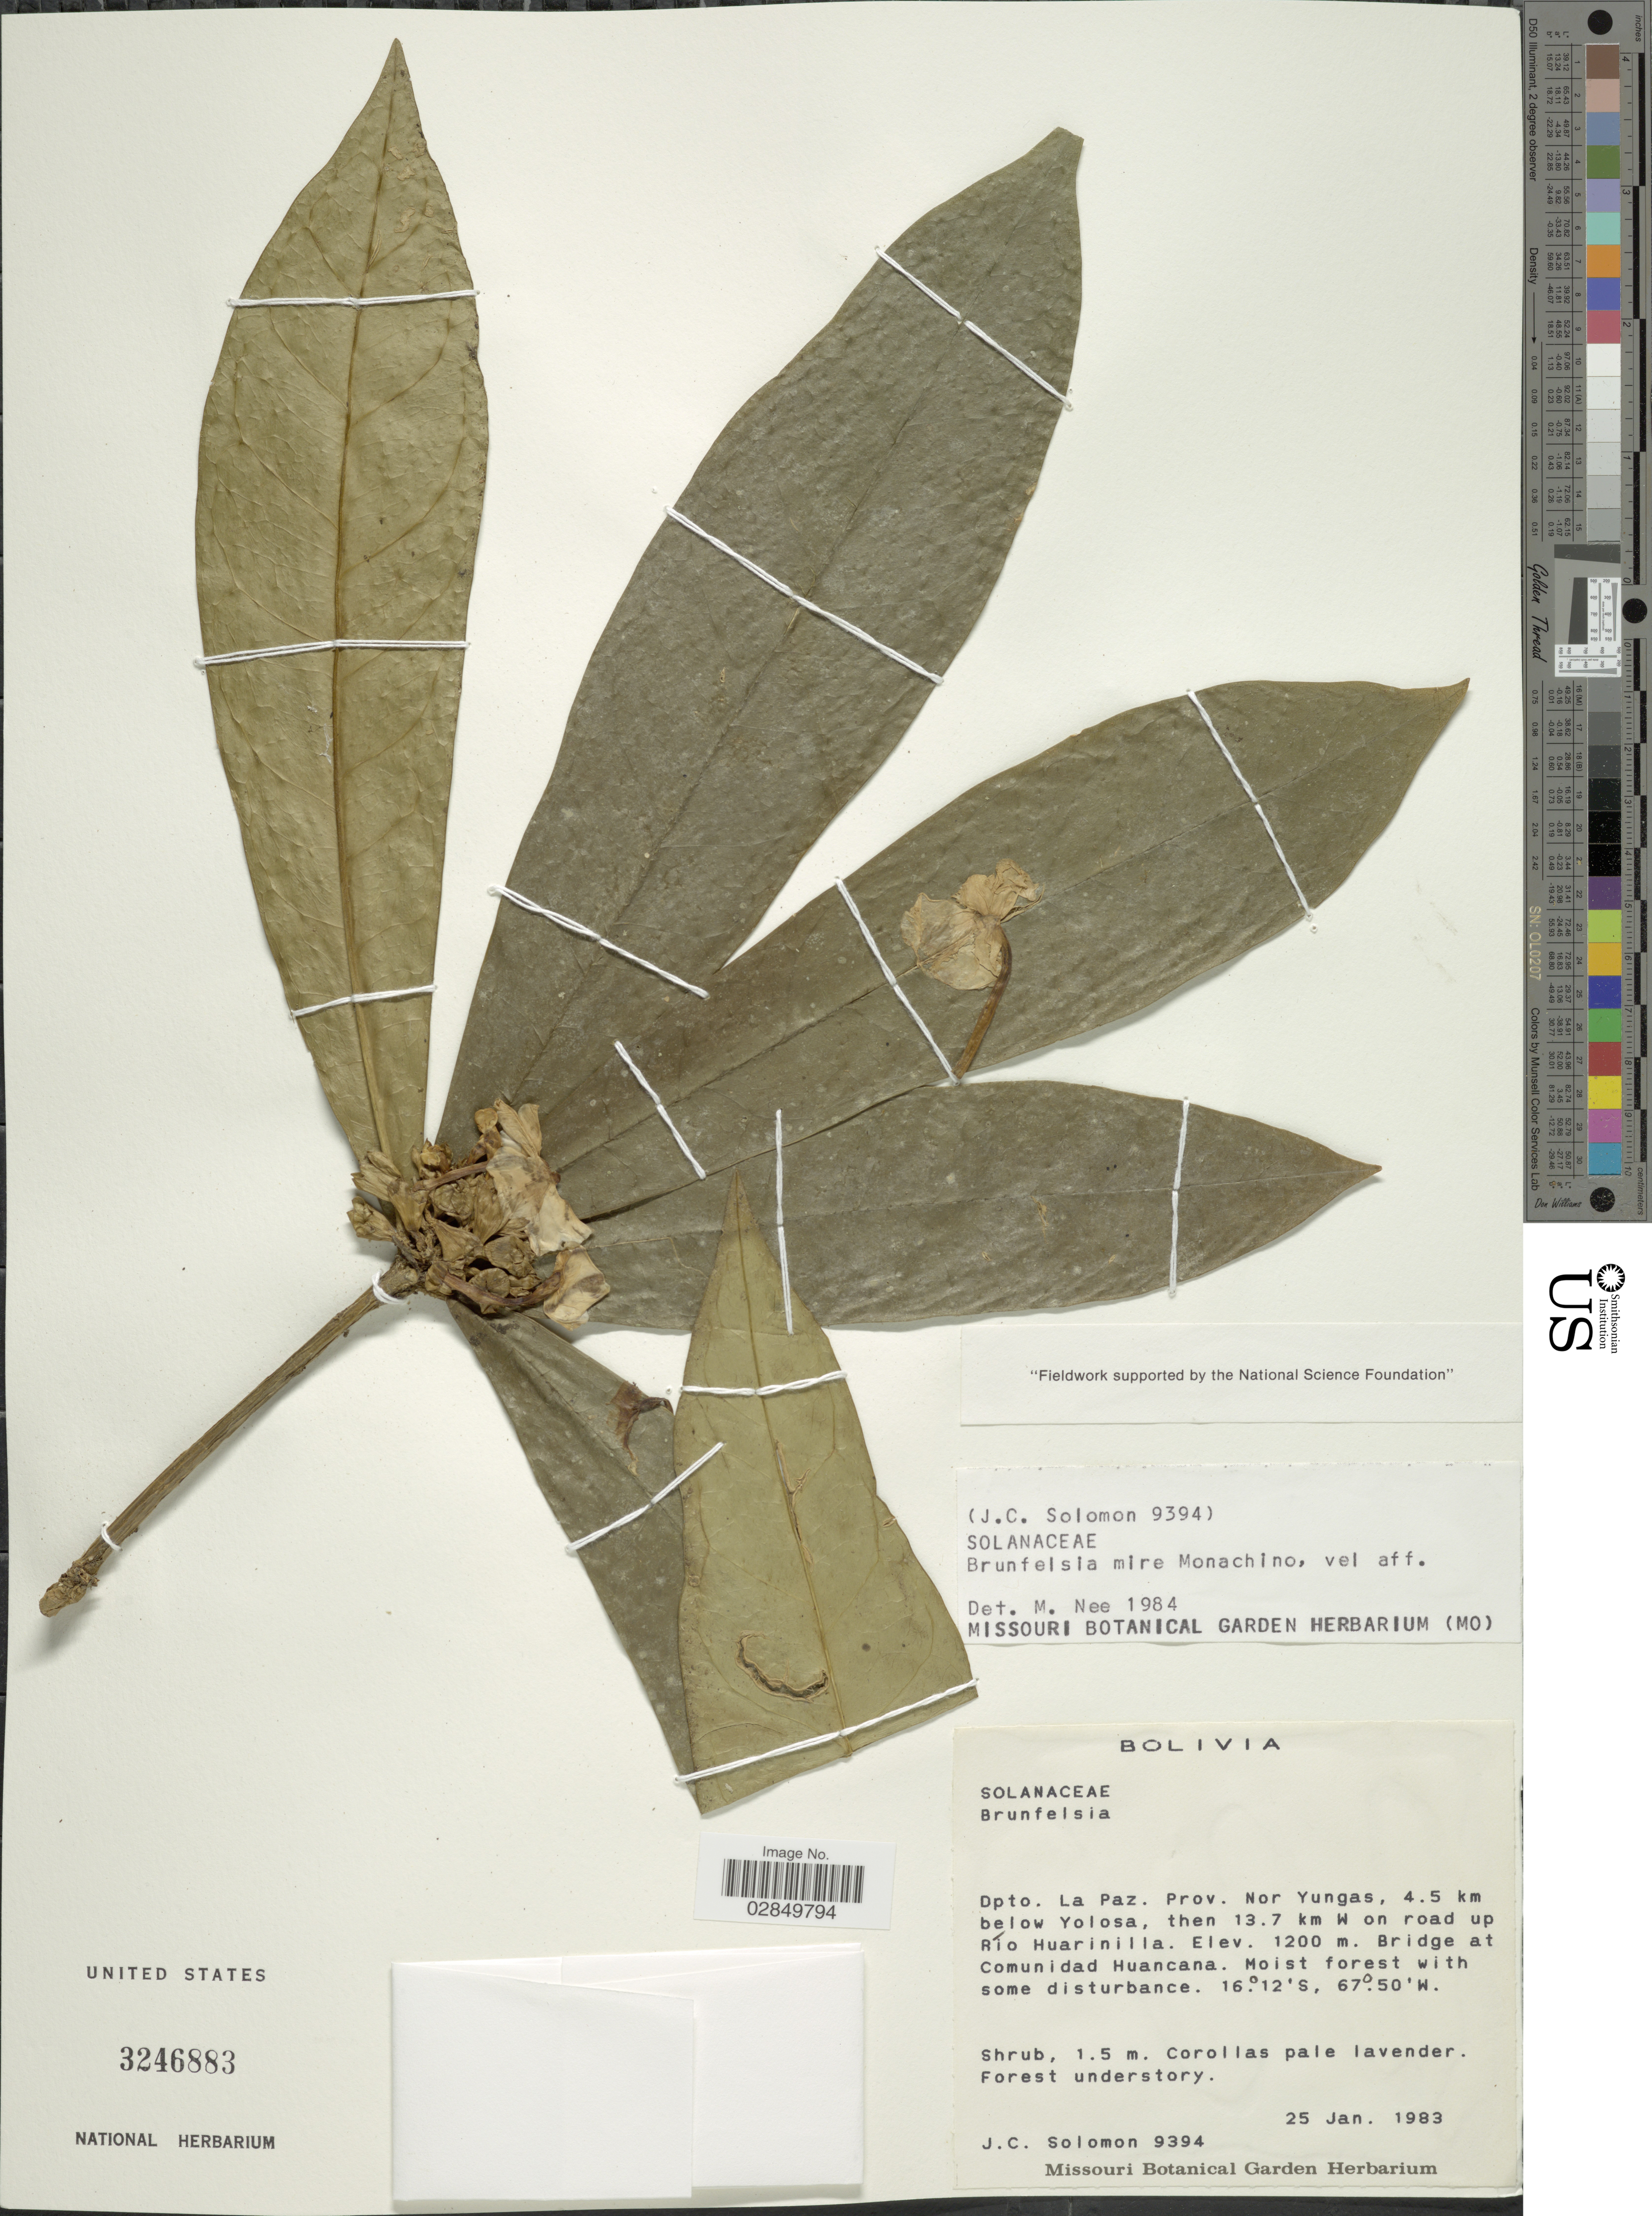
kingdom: Plantae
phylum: Tracheophyta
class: Magnoliopsida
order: Solanales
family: Solanaceae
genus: Brunfelsia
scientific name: Brunfelsia mire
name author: Monach.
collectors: J. C. Solomon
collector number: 9394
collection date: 1983-01-25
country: Bolivia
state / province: La Paz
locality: Dpto. La Paz, Prov. Nor Yungas, 4.5 km below Yolosa, then 13.7 km W on road up Río Huarinilla, Bridge at Comunidad Huancana.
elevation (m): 1200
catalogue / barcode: US 3246883